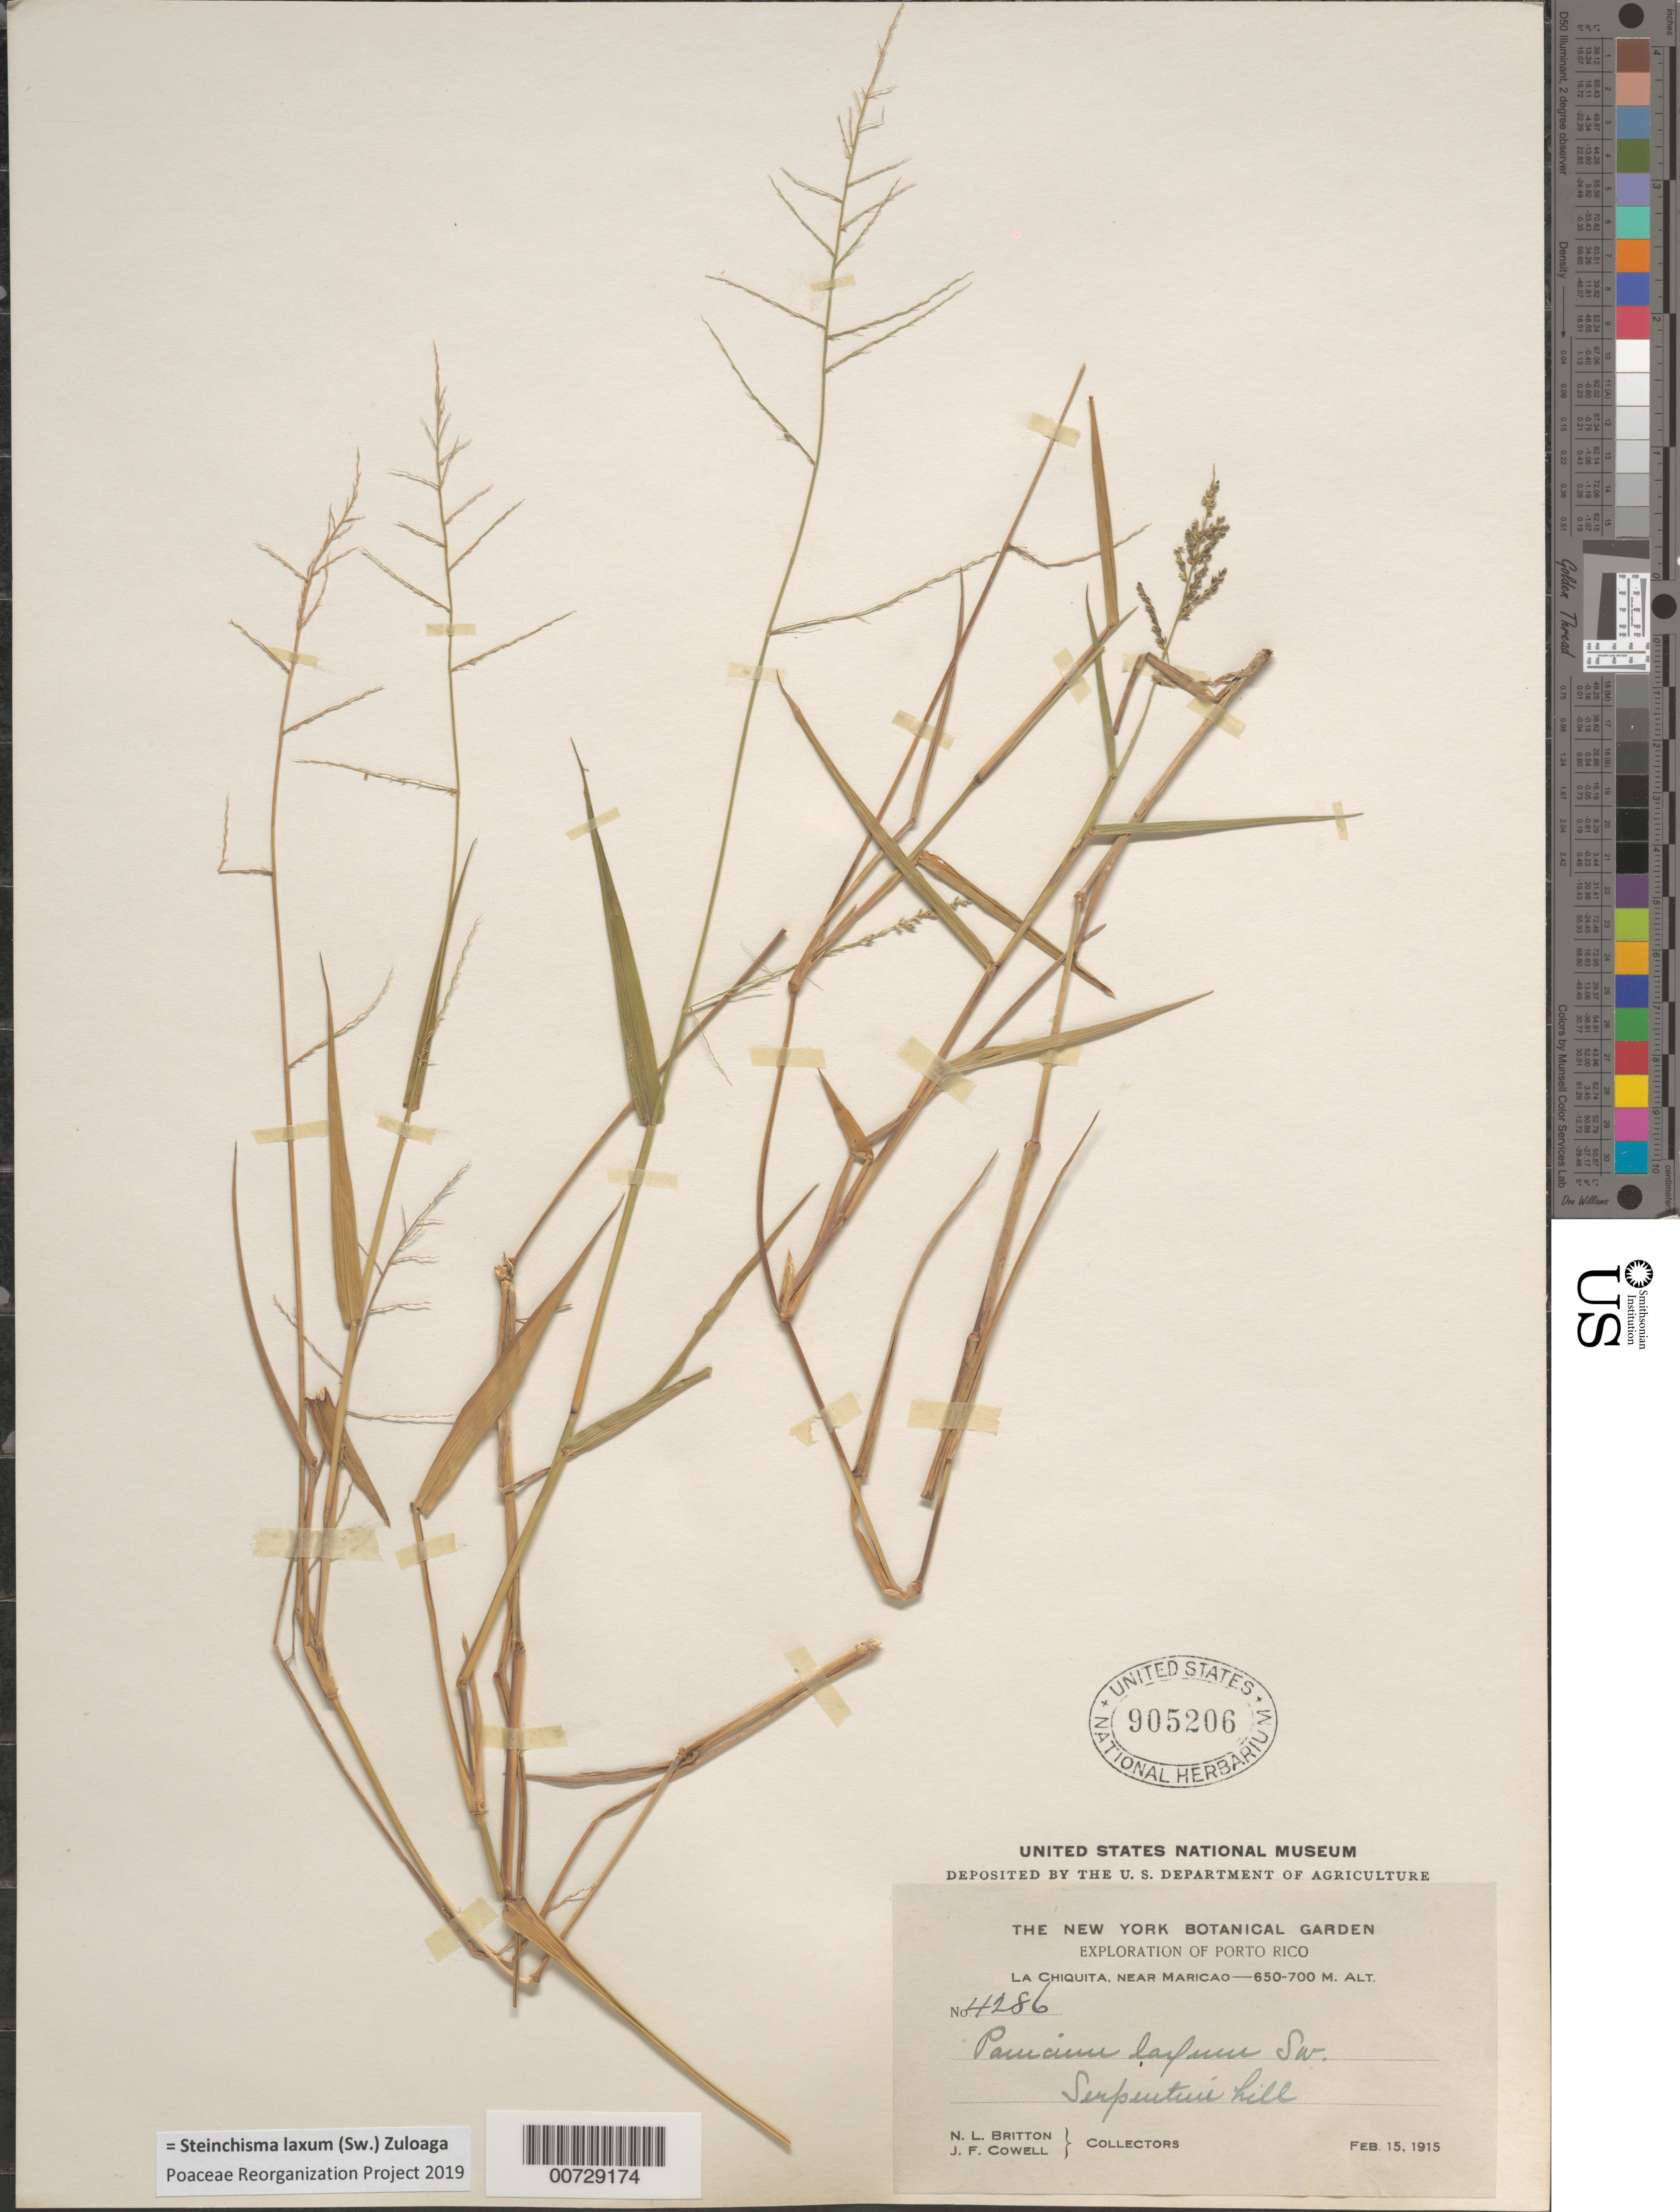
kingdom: Plantae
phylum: Tracheophyta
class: Liliopsida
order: Poales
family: Poaceae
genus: Steinchisma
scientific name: Steinchisma laxum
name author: (Sw.) Zuloaga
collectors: N. Britton & J. F. Cowell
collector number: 4286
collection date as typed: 15 Feb 1915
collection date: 1915-02-15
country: Puerto Rico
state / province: Maricao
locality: La Chiquita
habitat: Serpentine hill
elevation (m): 650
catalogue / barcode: US 905206